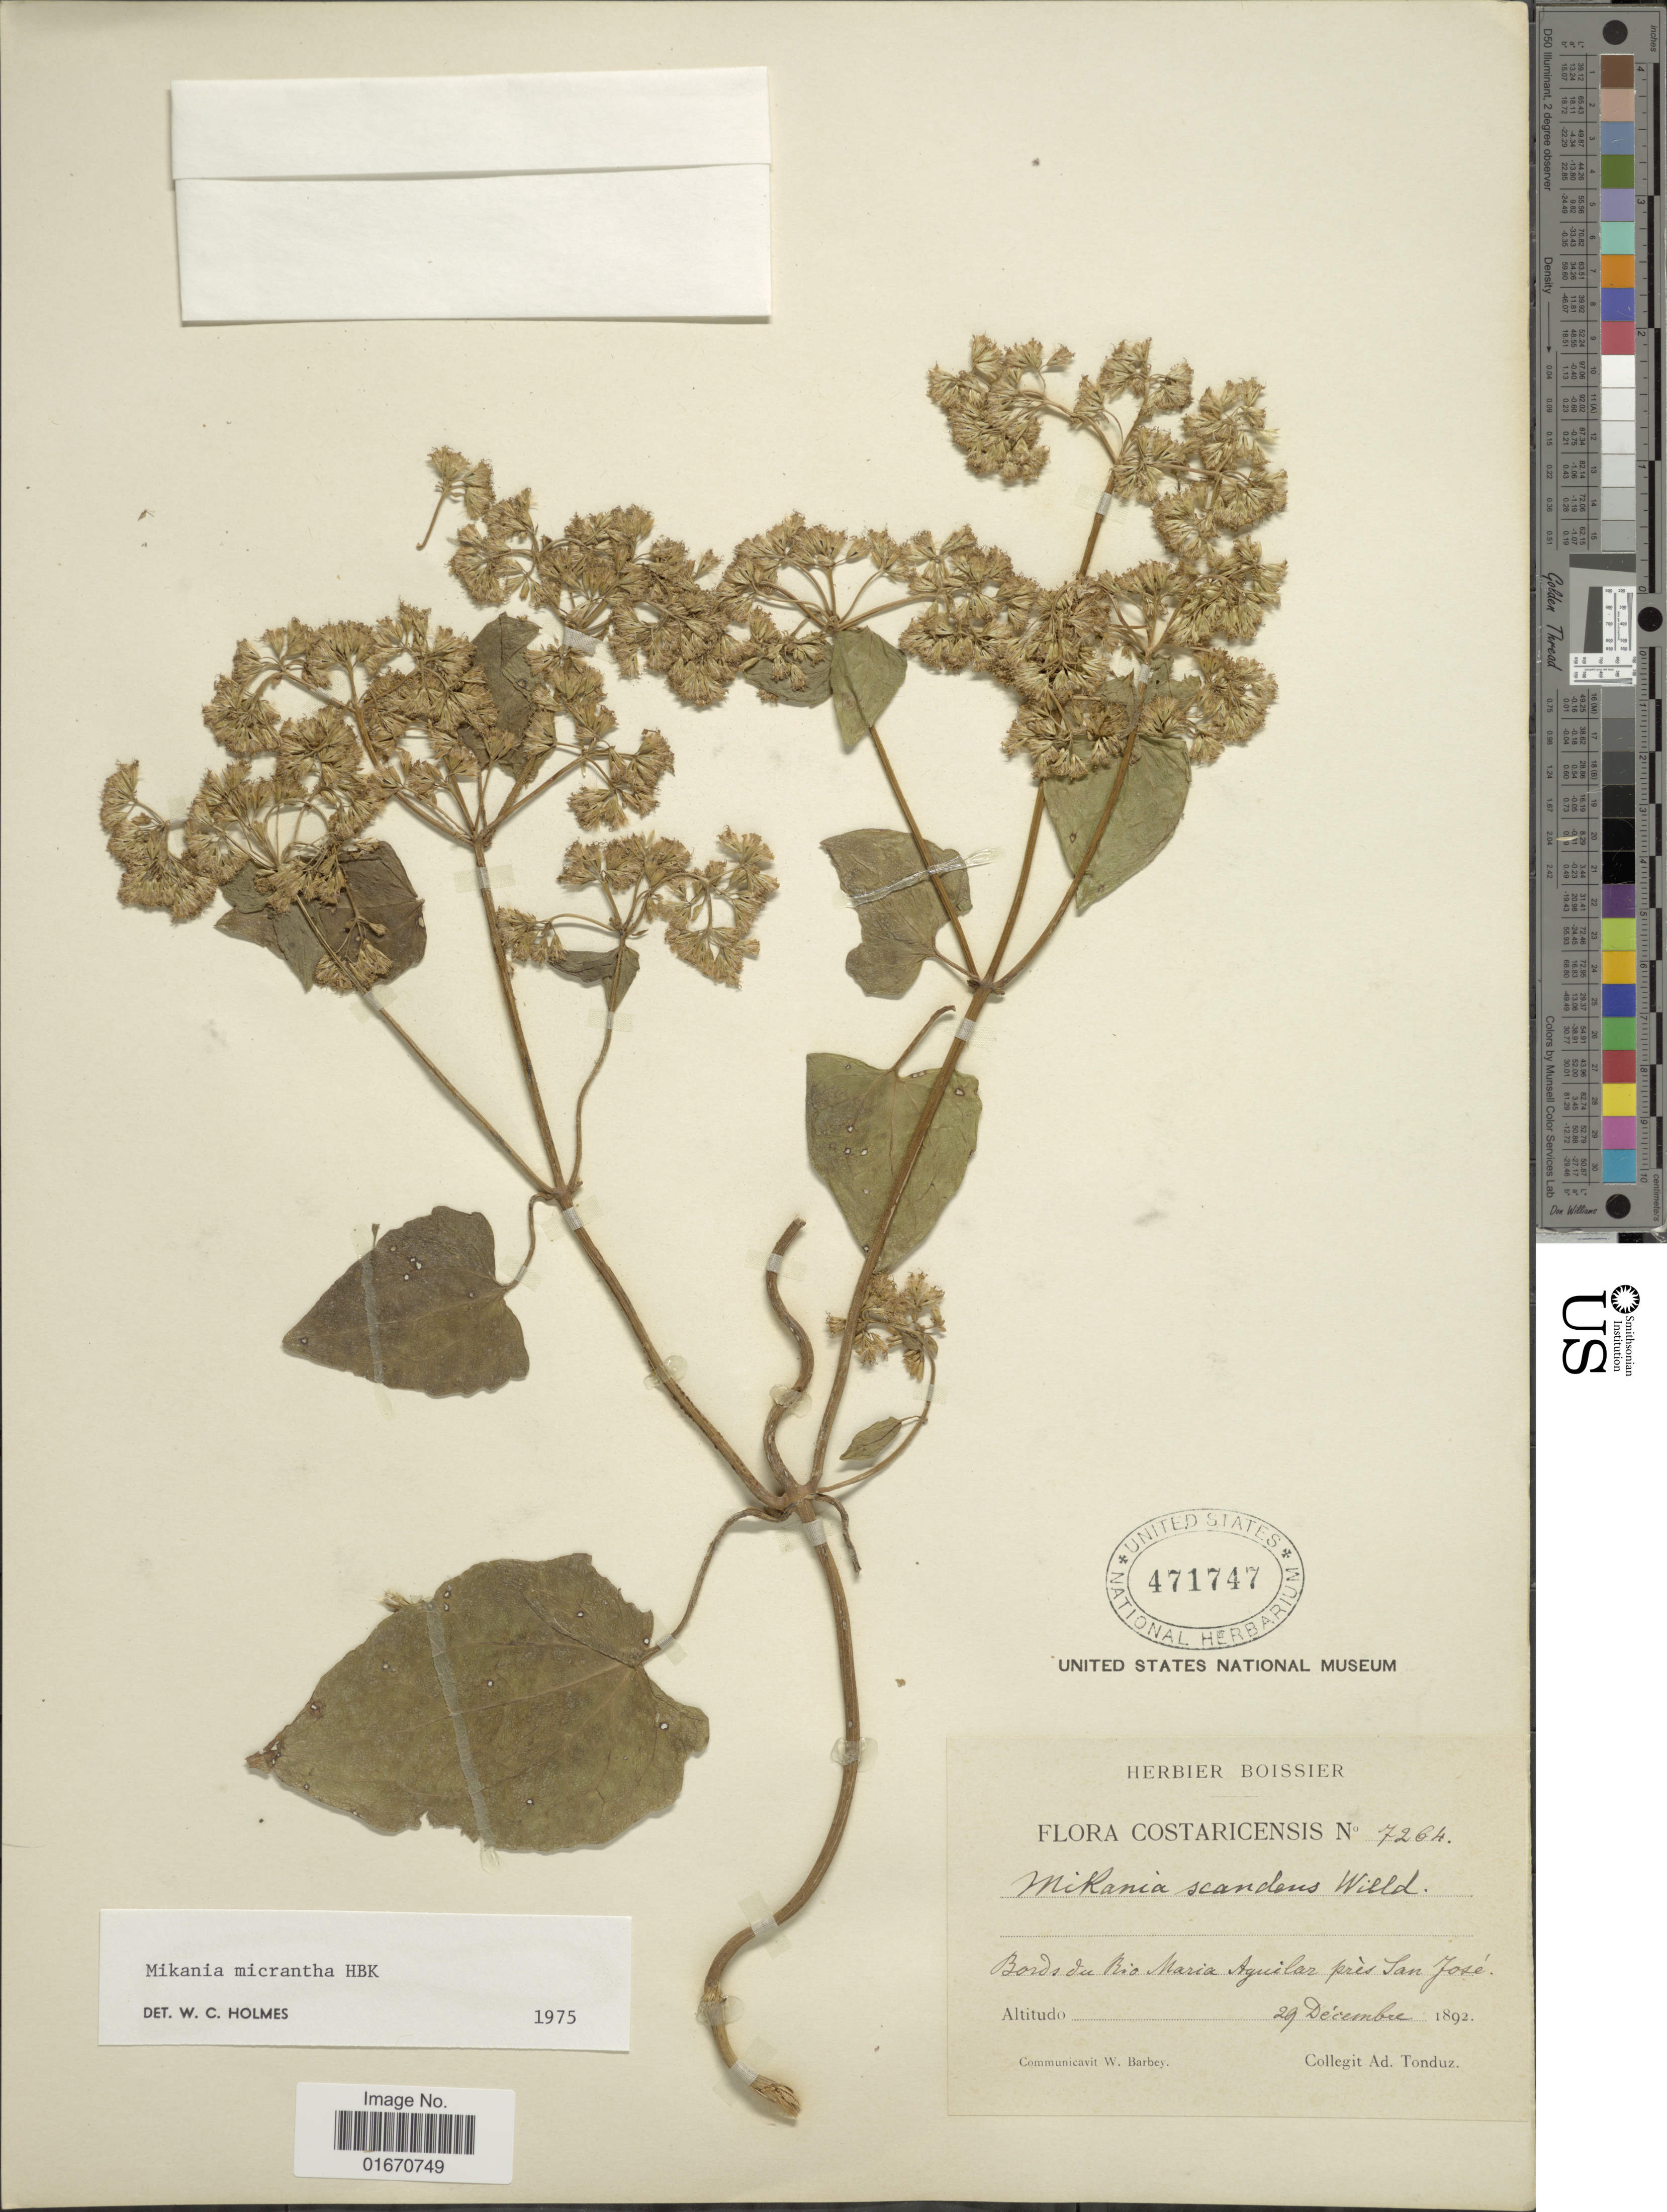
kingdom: Plantae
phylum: Tracheophyta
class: Magnoliopsida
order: Asterales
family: Asteraceae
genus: Mikania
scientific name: Mikania micrantha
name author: Kunth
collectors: A. Tonduz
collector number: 7264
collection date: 1892-12-29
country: Costa Rica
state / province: San José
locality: Costaricensis, Bords du Rio Maria Aguilar pres San José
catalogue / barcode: US 471747